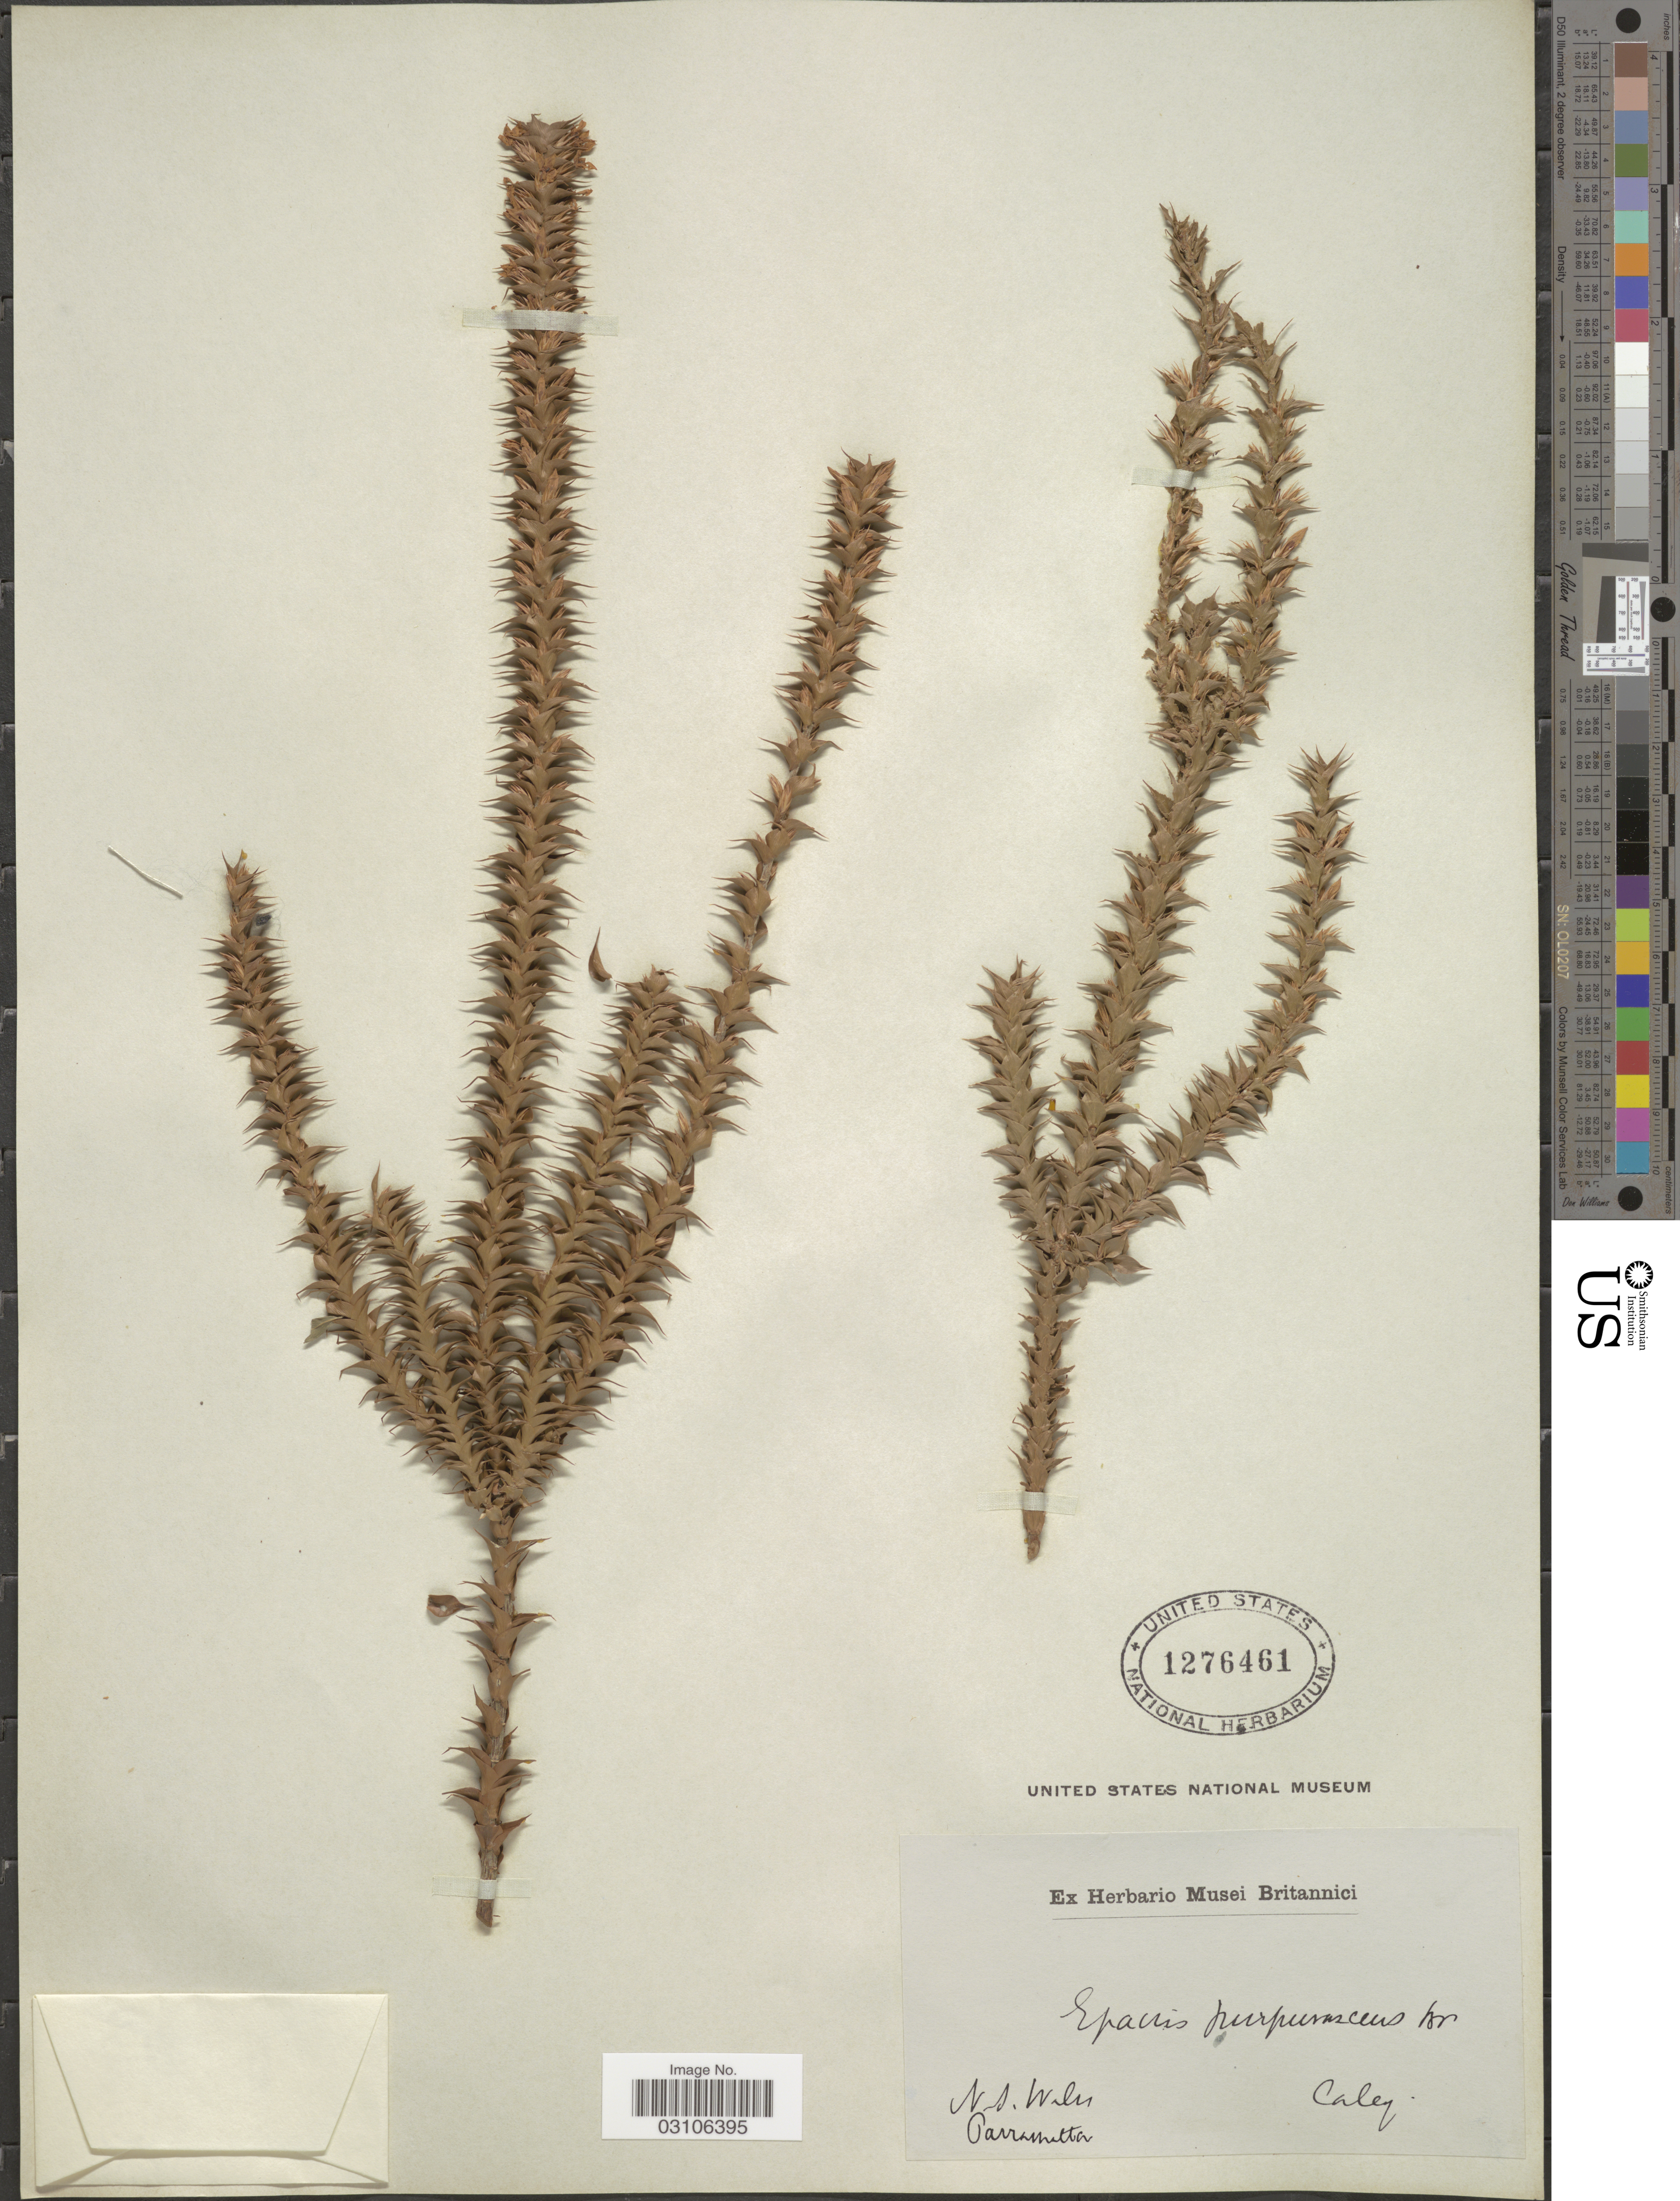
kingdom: Plantae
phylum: Tracheophyta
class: Magnoliopsida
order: Ericales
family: Ericaceae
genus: Epacris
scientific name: Epacris purpurascens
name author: Sims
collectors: -. Caley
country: Australia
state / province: New South Wales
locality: Parramatta.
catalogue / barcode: US 1276461